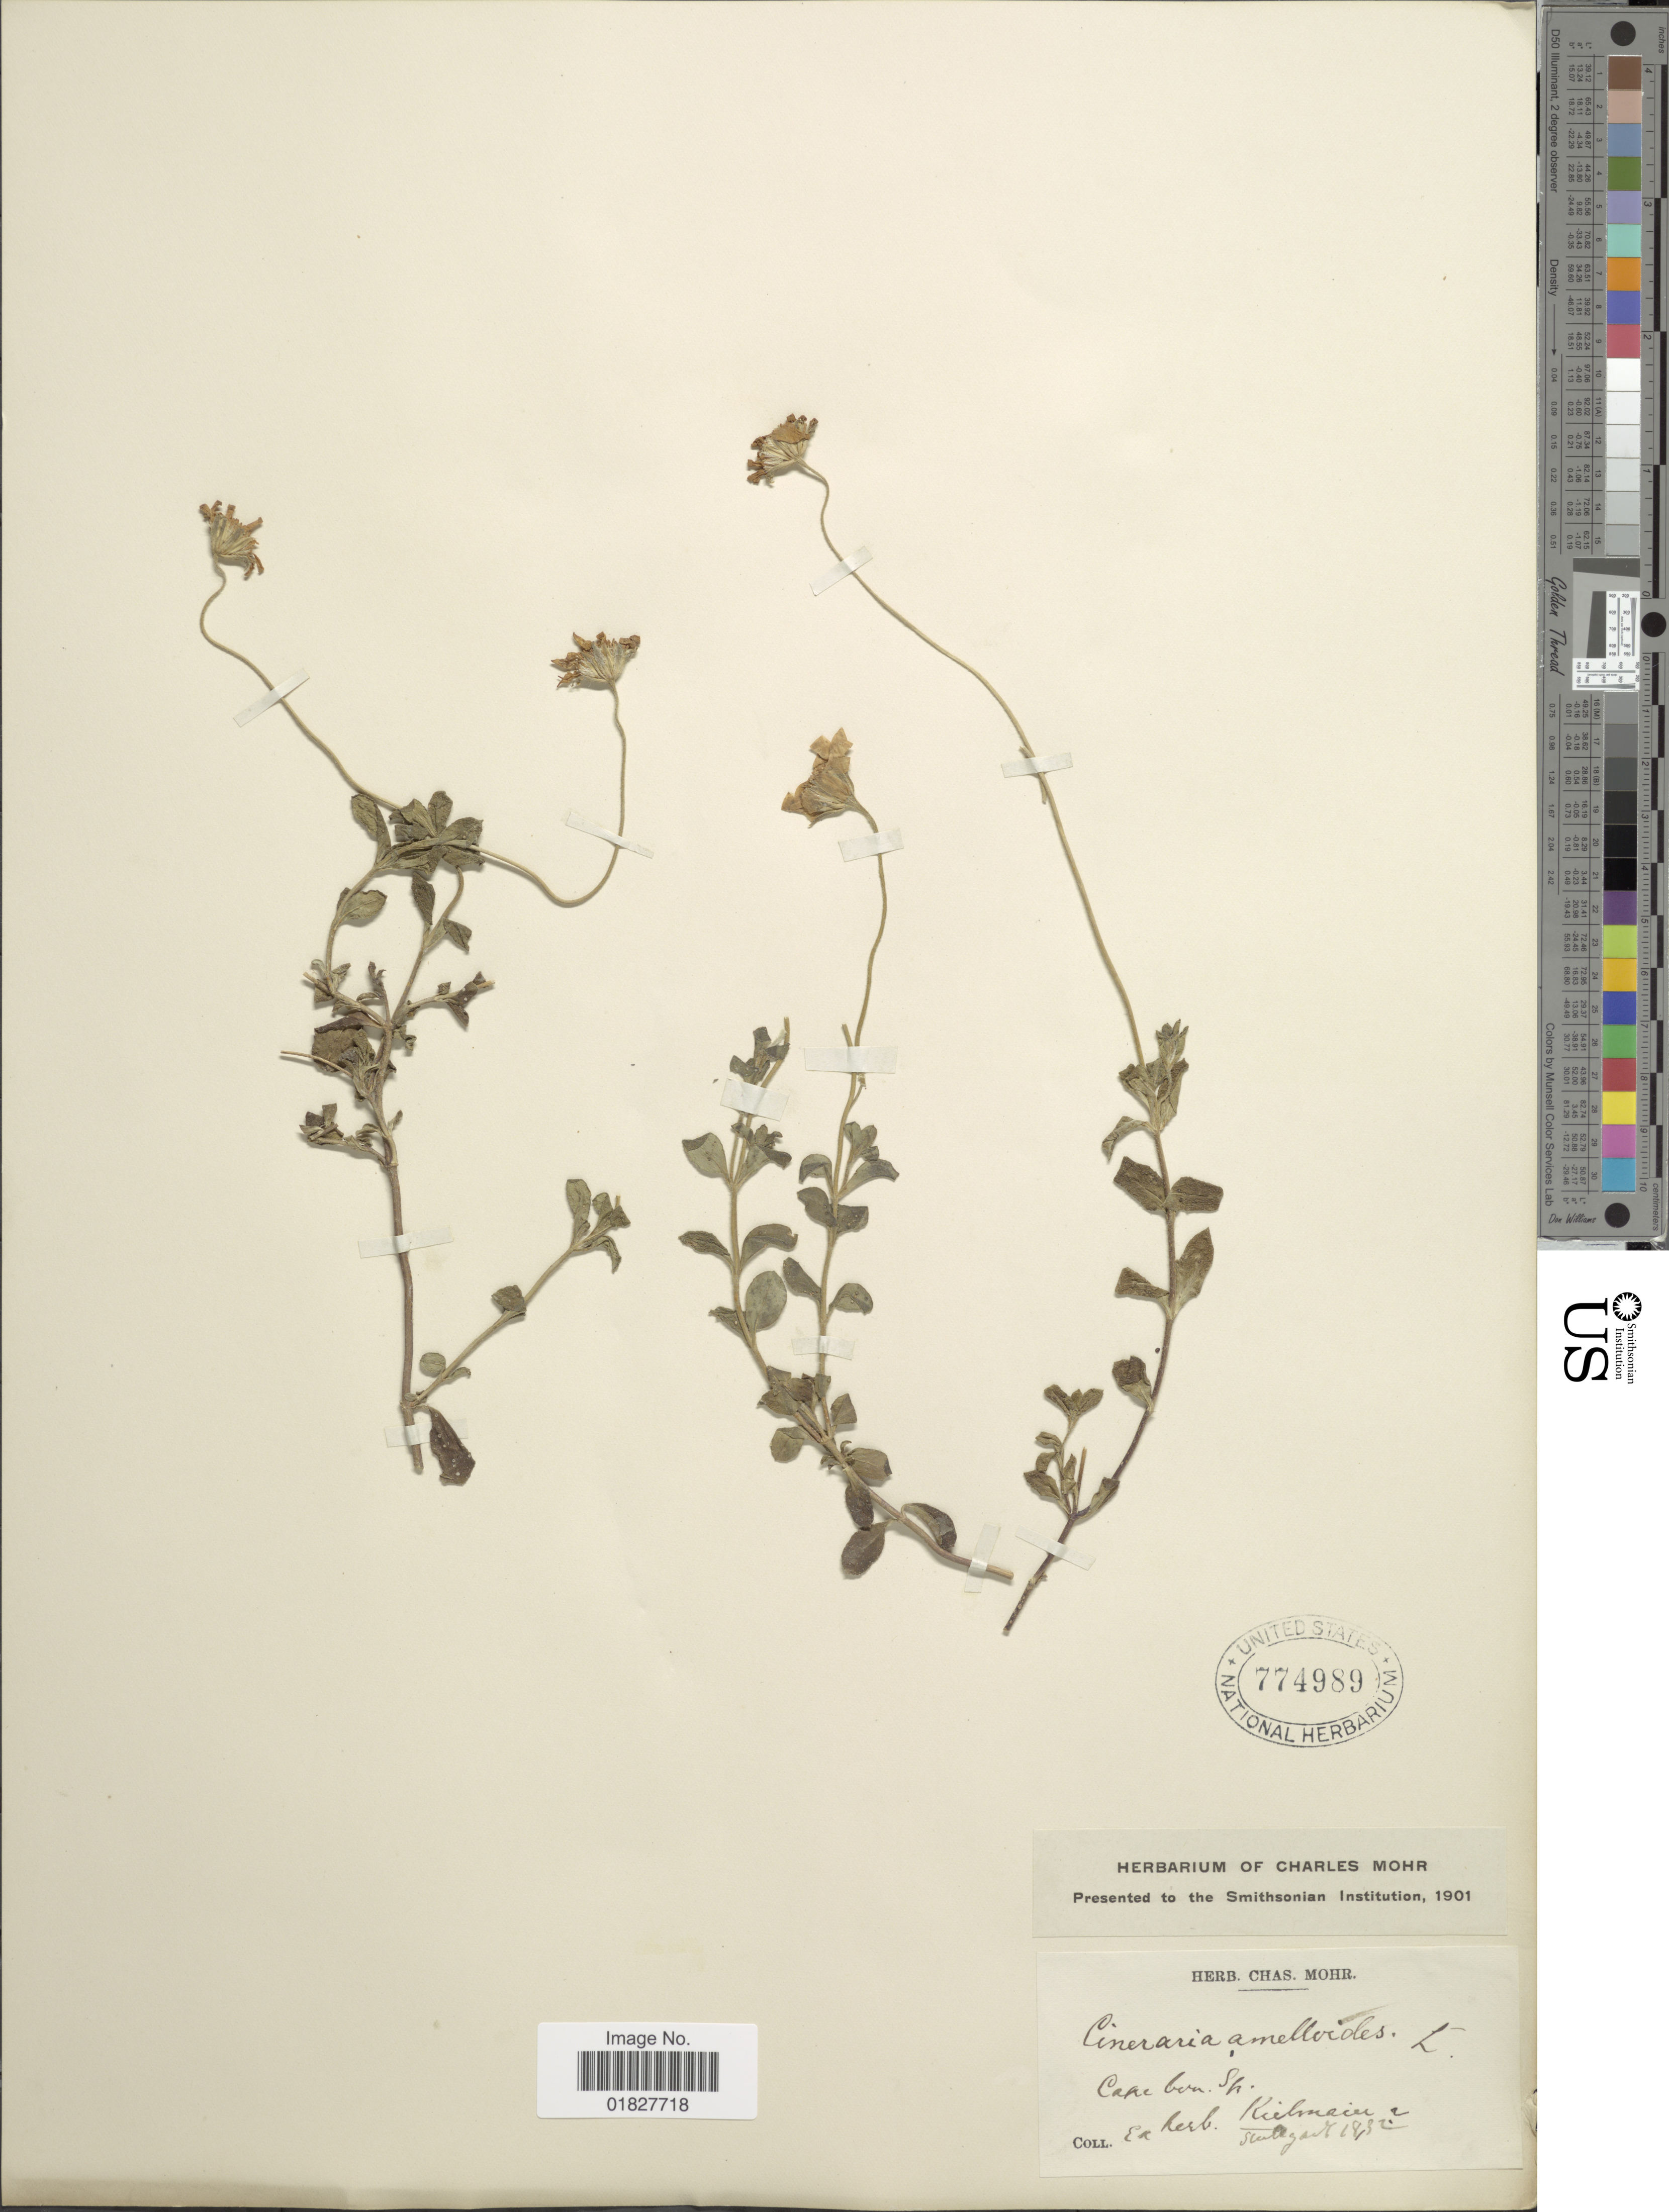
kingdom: Plantae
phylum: Tracheophyta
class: Magnoliopsida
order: Asterales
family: Asteraceae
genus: Cineraria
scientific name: Cineraria amelloides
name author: L.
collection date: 1832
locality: Cake bon. Sh. [interpreted] [unsure placement]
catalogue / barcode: US 774989